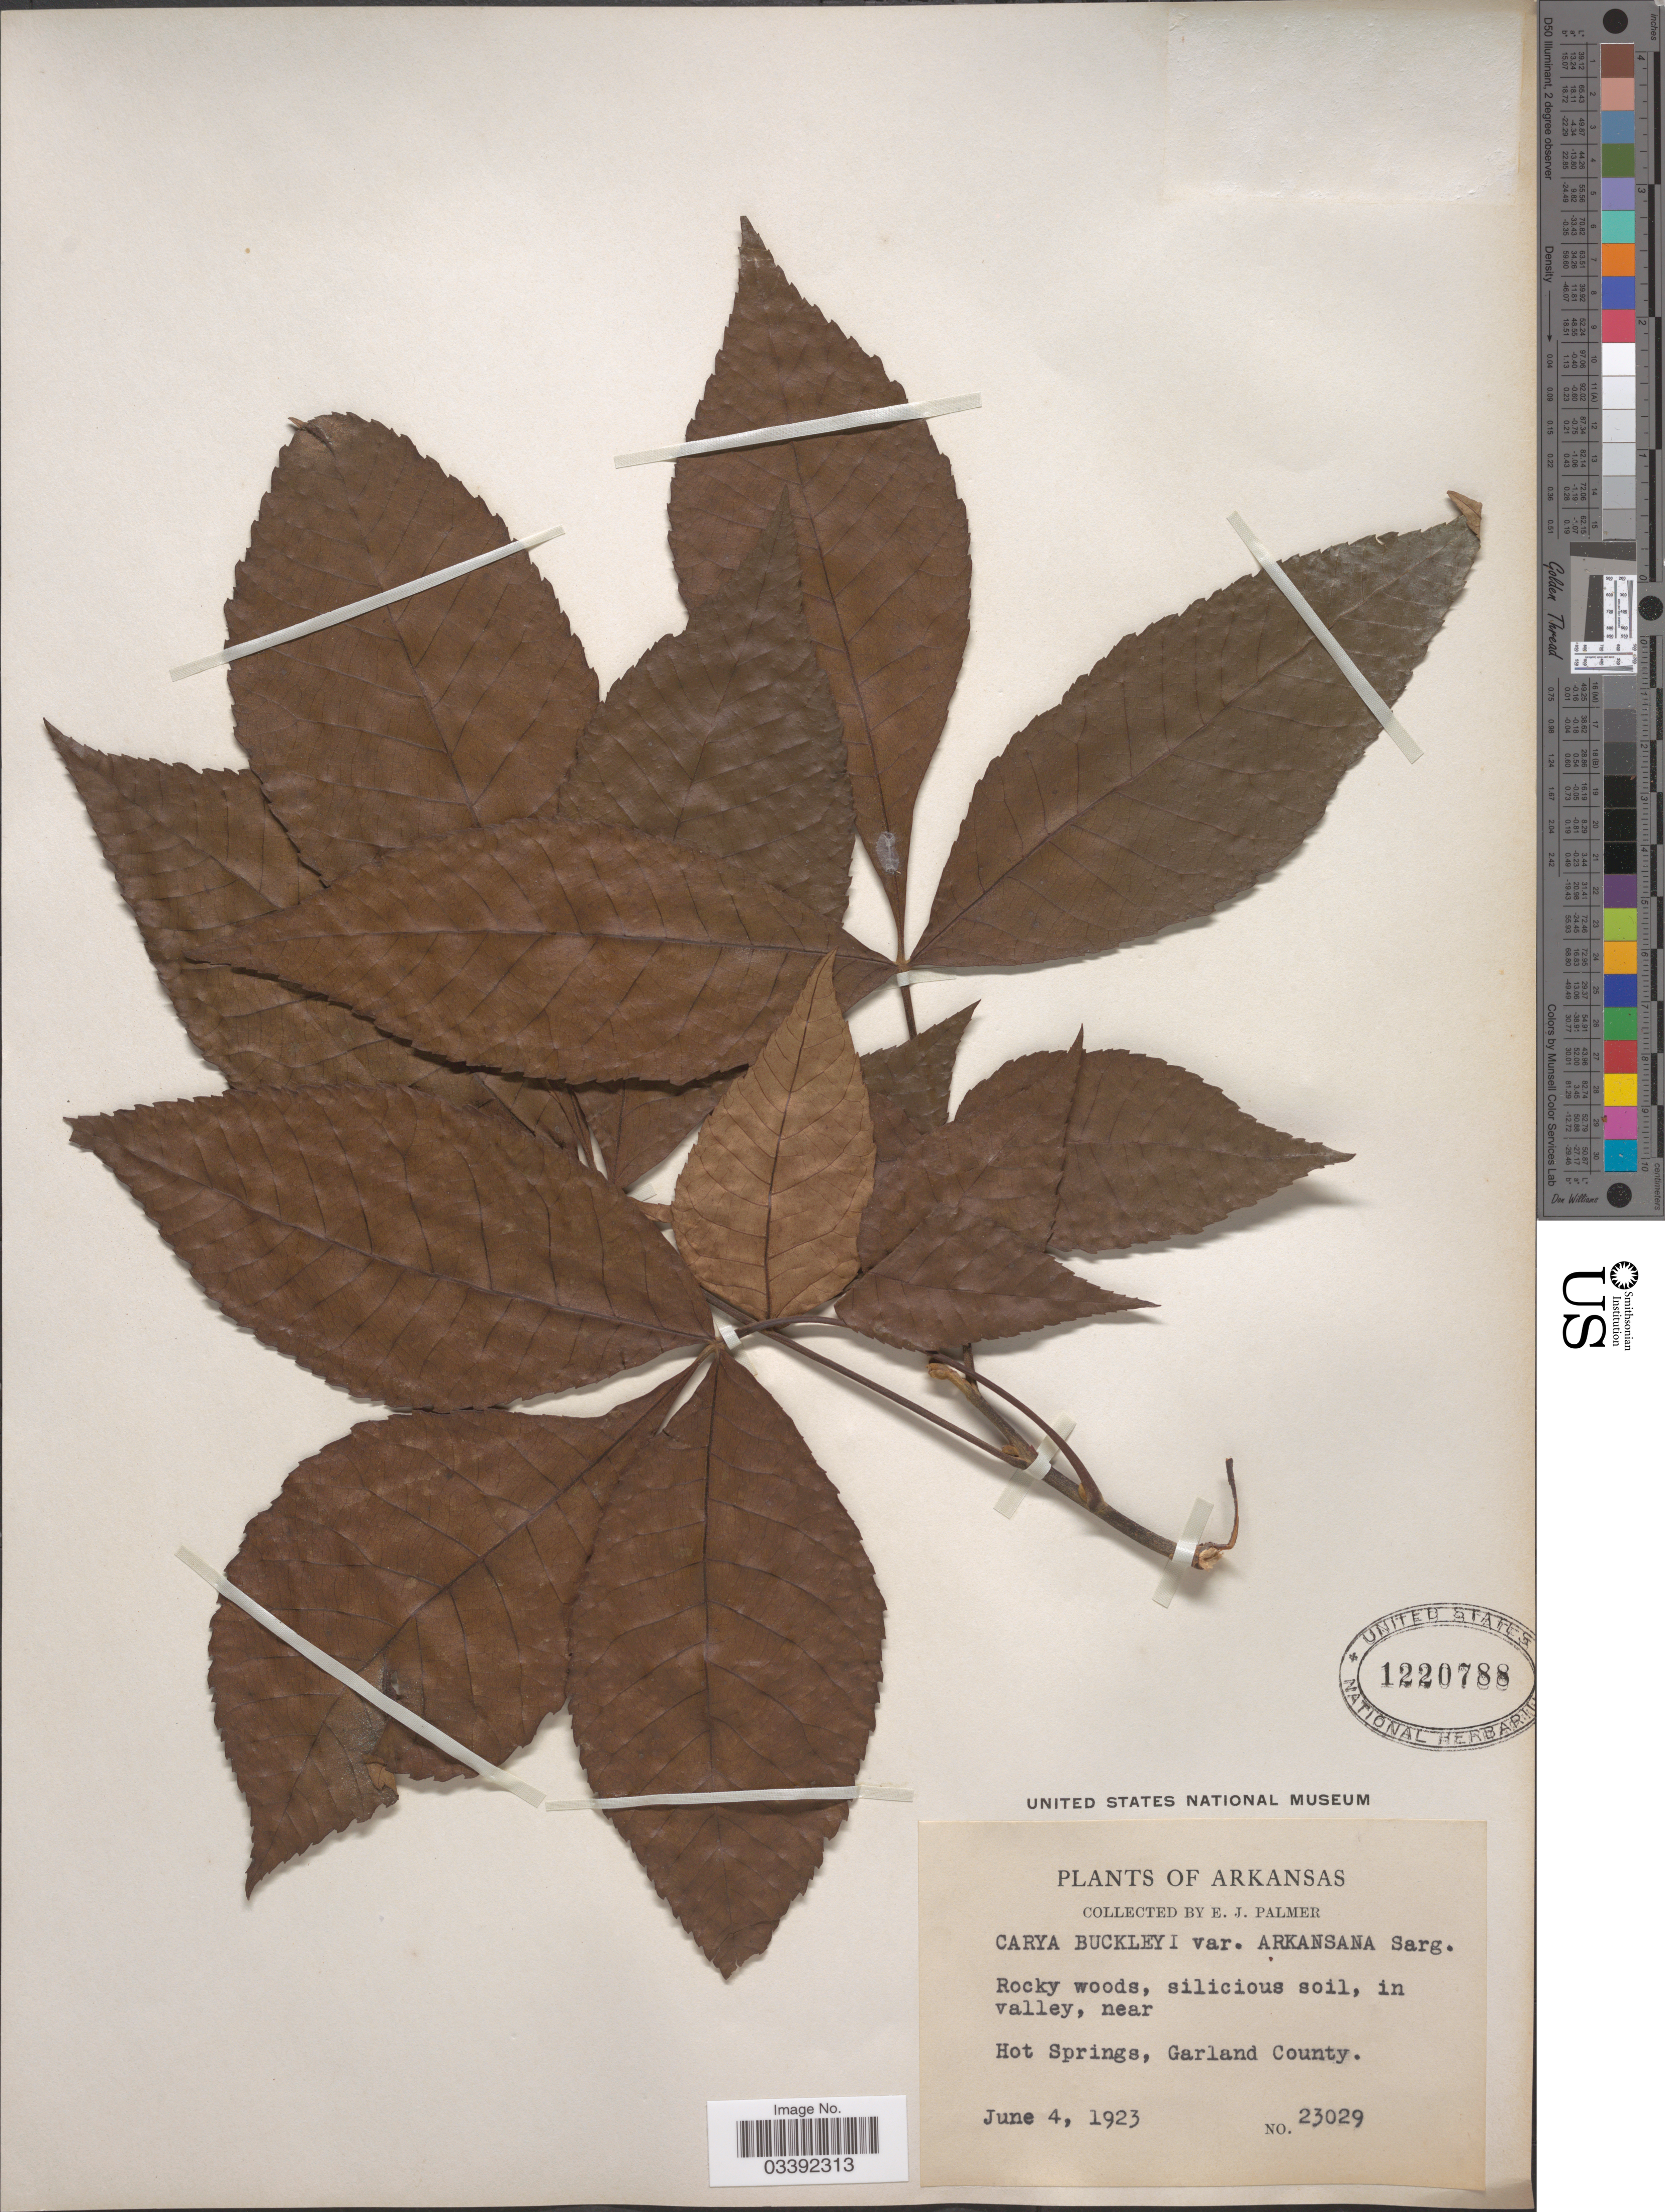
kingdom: Plantae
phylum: Tracheophyta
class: Magnoliopsida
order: Fagales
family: Juglandaceae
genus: Carya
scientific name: Carya texana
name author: Buckley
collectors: E. J. Palmer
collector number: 23029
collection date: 1923-06-04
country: United States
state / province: Arkansas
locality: In valley, near Hot Springs, Garland County.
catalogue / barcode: US 1220788